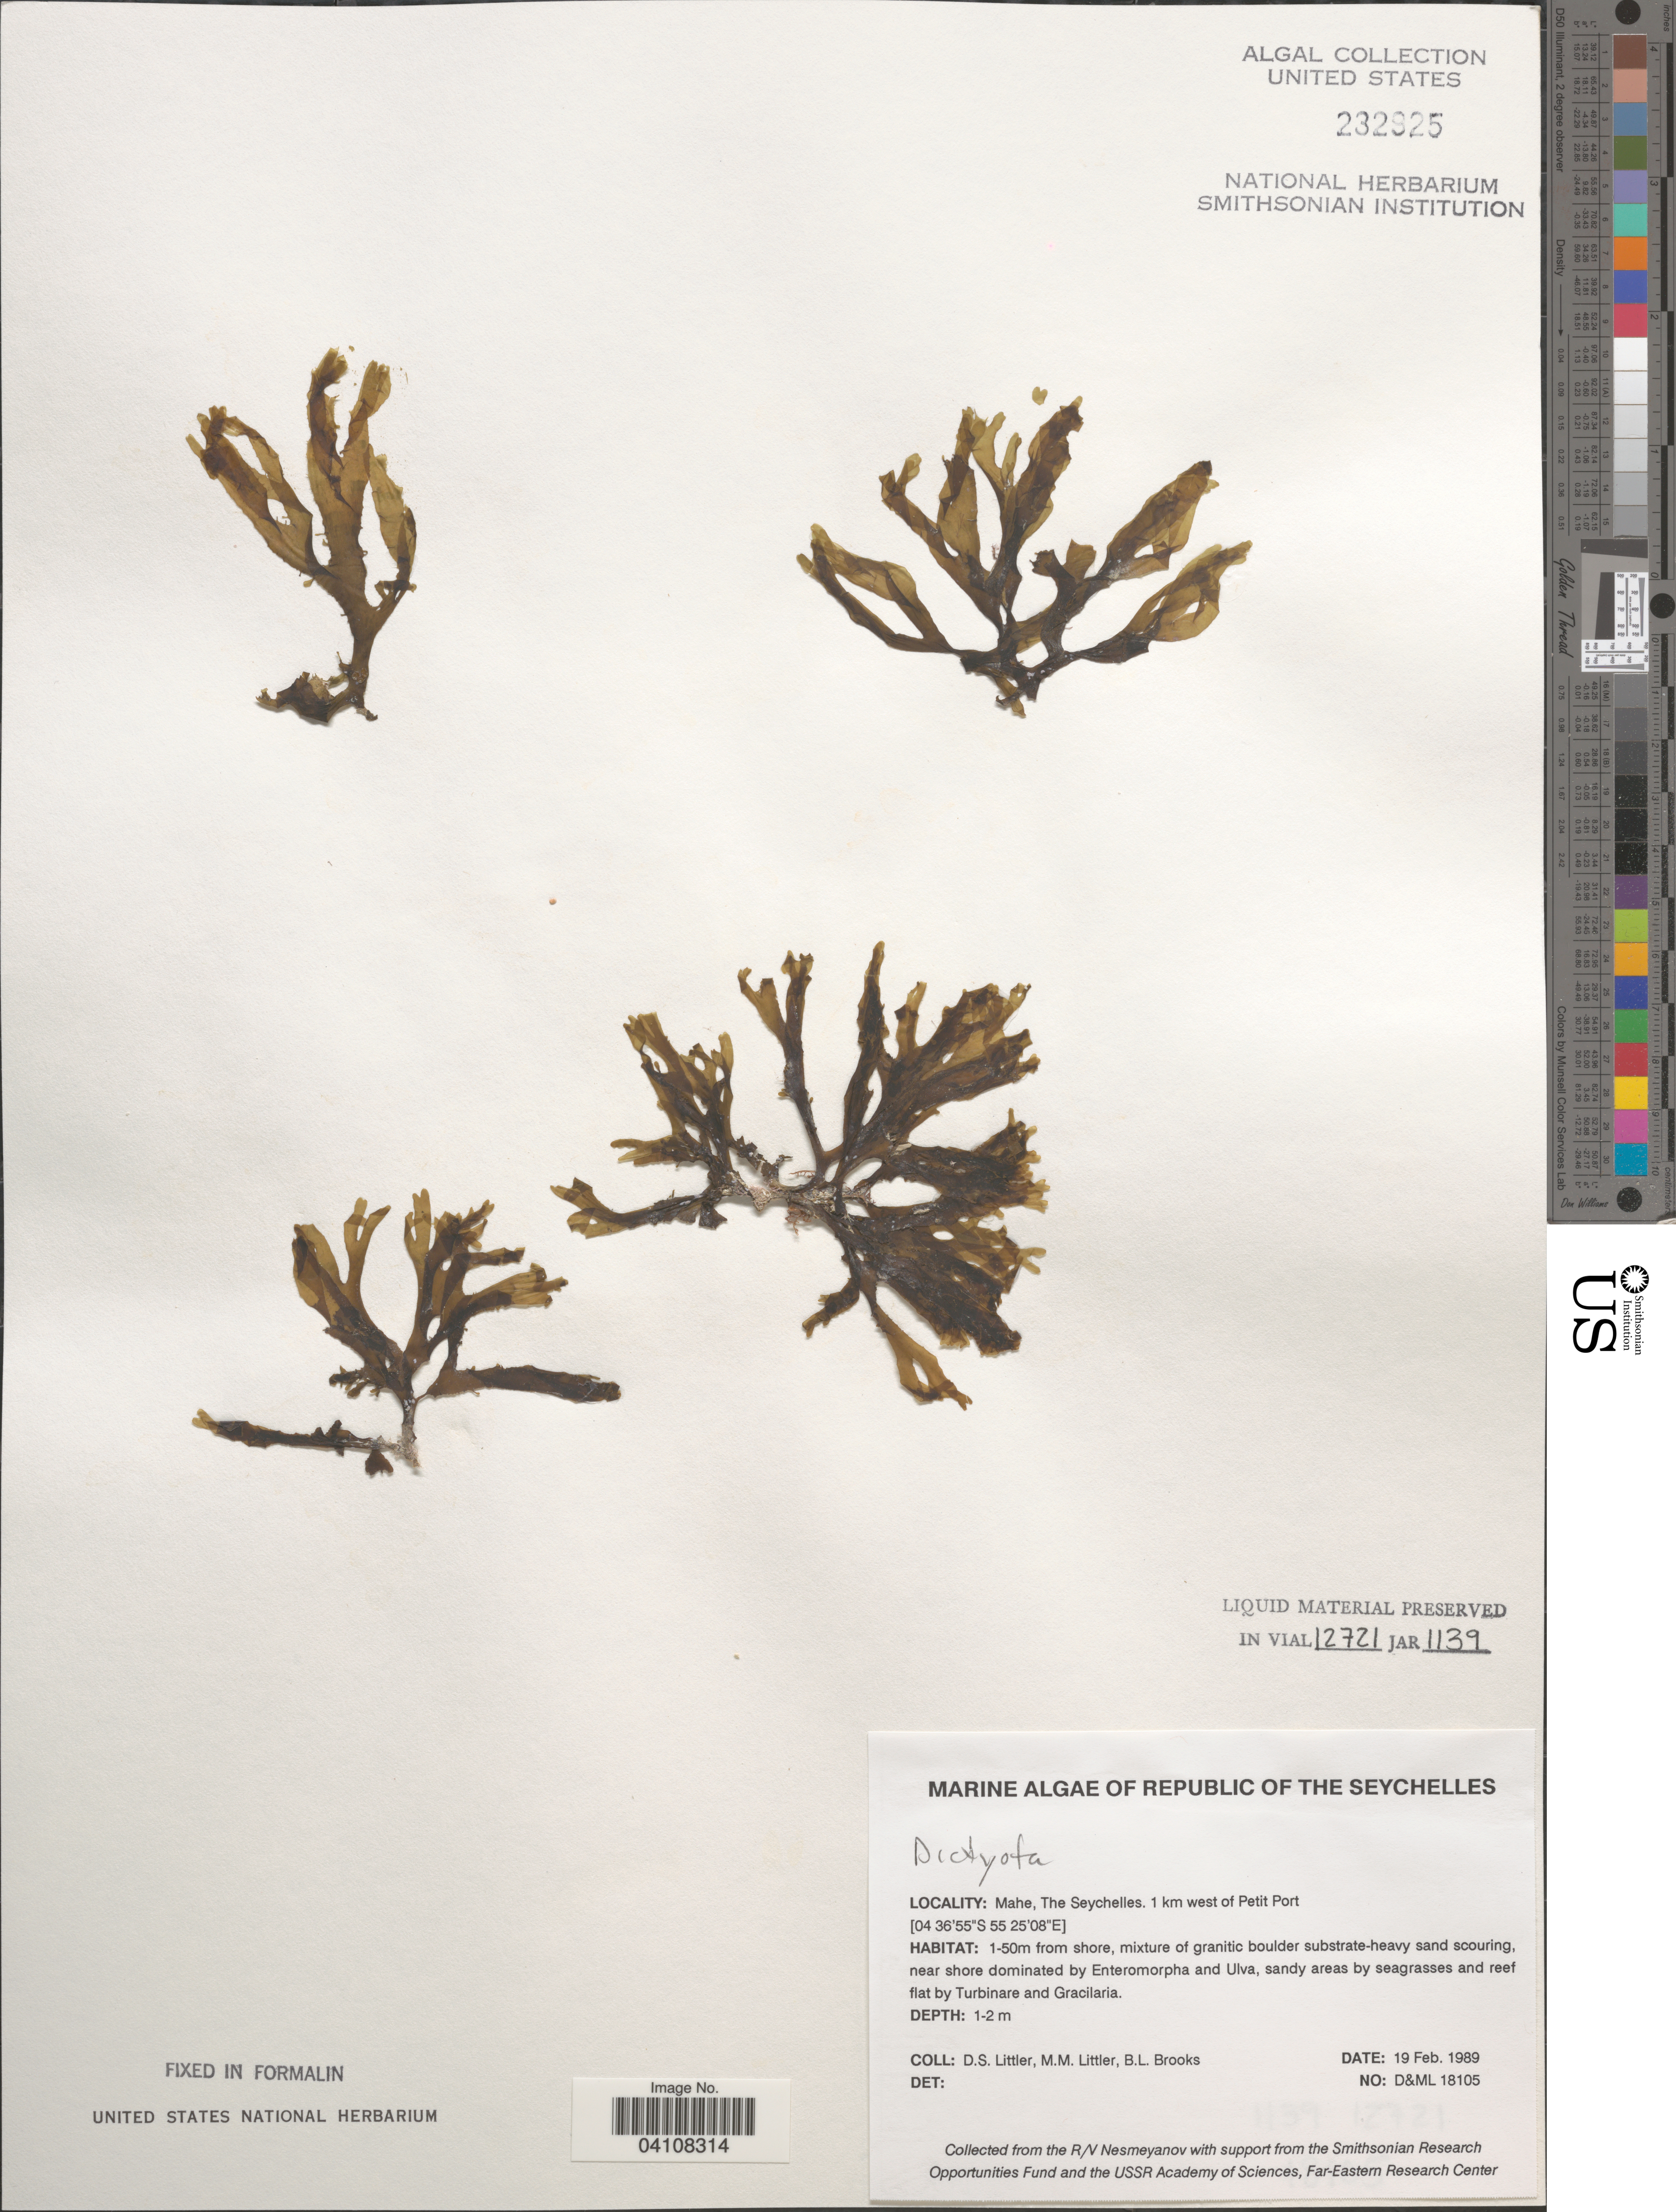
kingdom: Chromista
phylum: Ochrophyta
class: Phaeophyceae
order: Dictyotales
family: Dictyotaceae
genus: Dictyota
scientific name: Dictyota sp.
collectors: D. S. Littler & B. Brooks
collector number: D&ML18105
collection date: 1989-02-19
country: Seychelles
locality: Republic of The Seychelles. Mahe. 1 km west of Petit Port. 1-50m from shore.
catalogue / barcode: US 232925